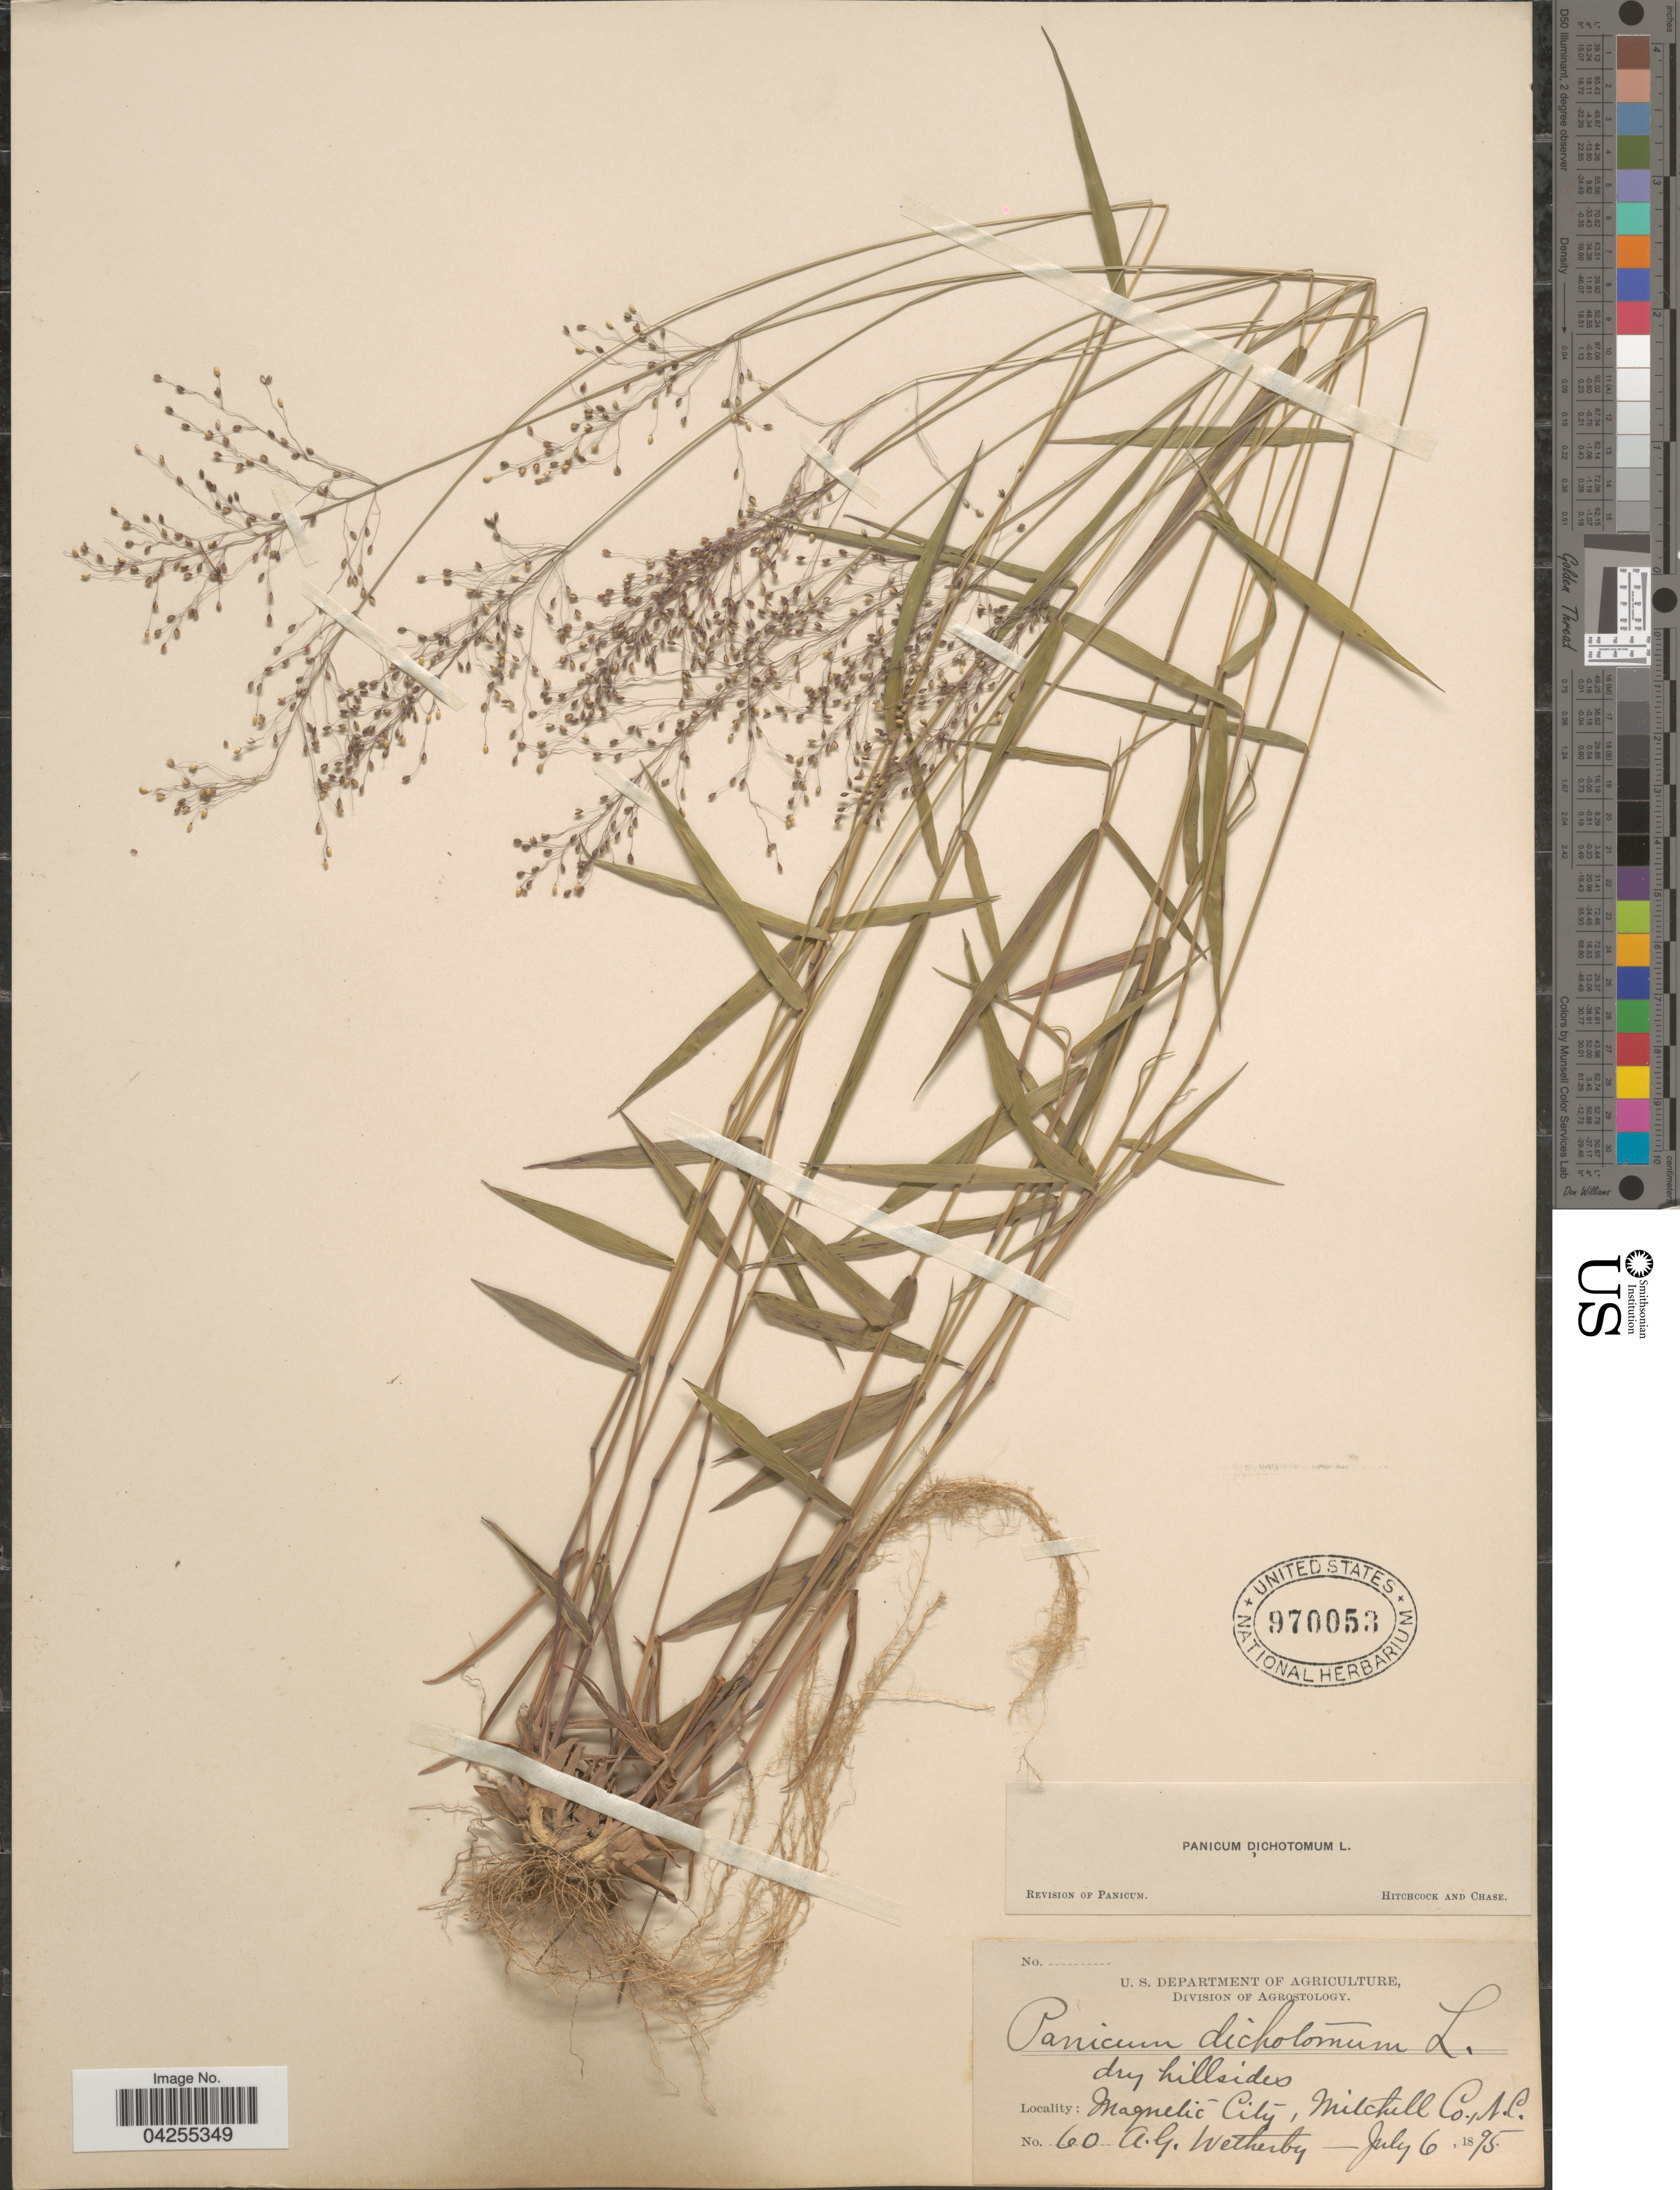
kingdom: Plantae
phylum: Tracheophyta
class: Liliopsida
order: Poales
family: Poaceae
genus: Dichanthelium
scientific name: Dichanthelium dichotomum var. dichotomum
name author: (L.) Gould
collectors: A. Wetherby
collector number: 60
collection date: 1895-07-06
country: United States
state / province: North Carolina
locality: Magnetic City, Mitchell Co.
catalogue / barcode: US 970053